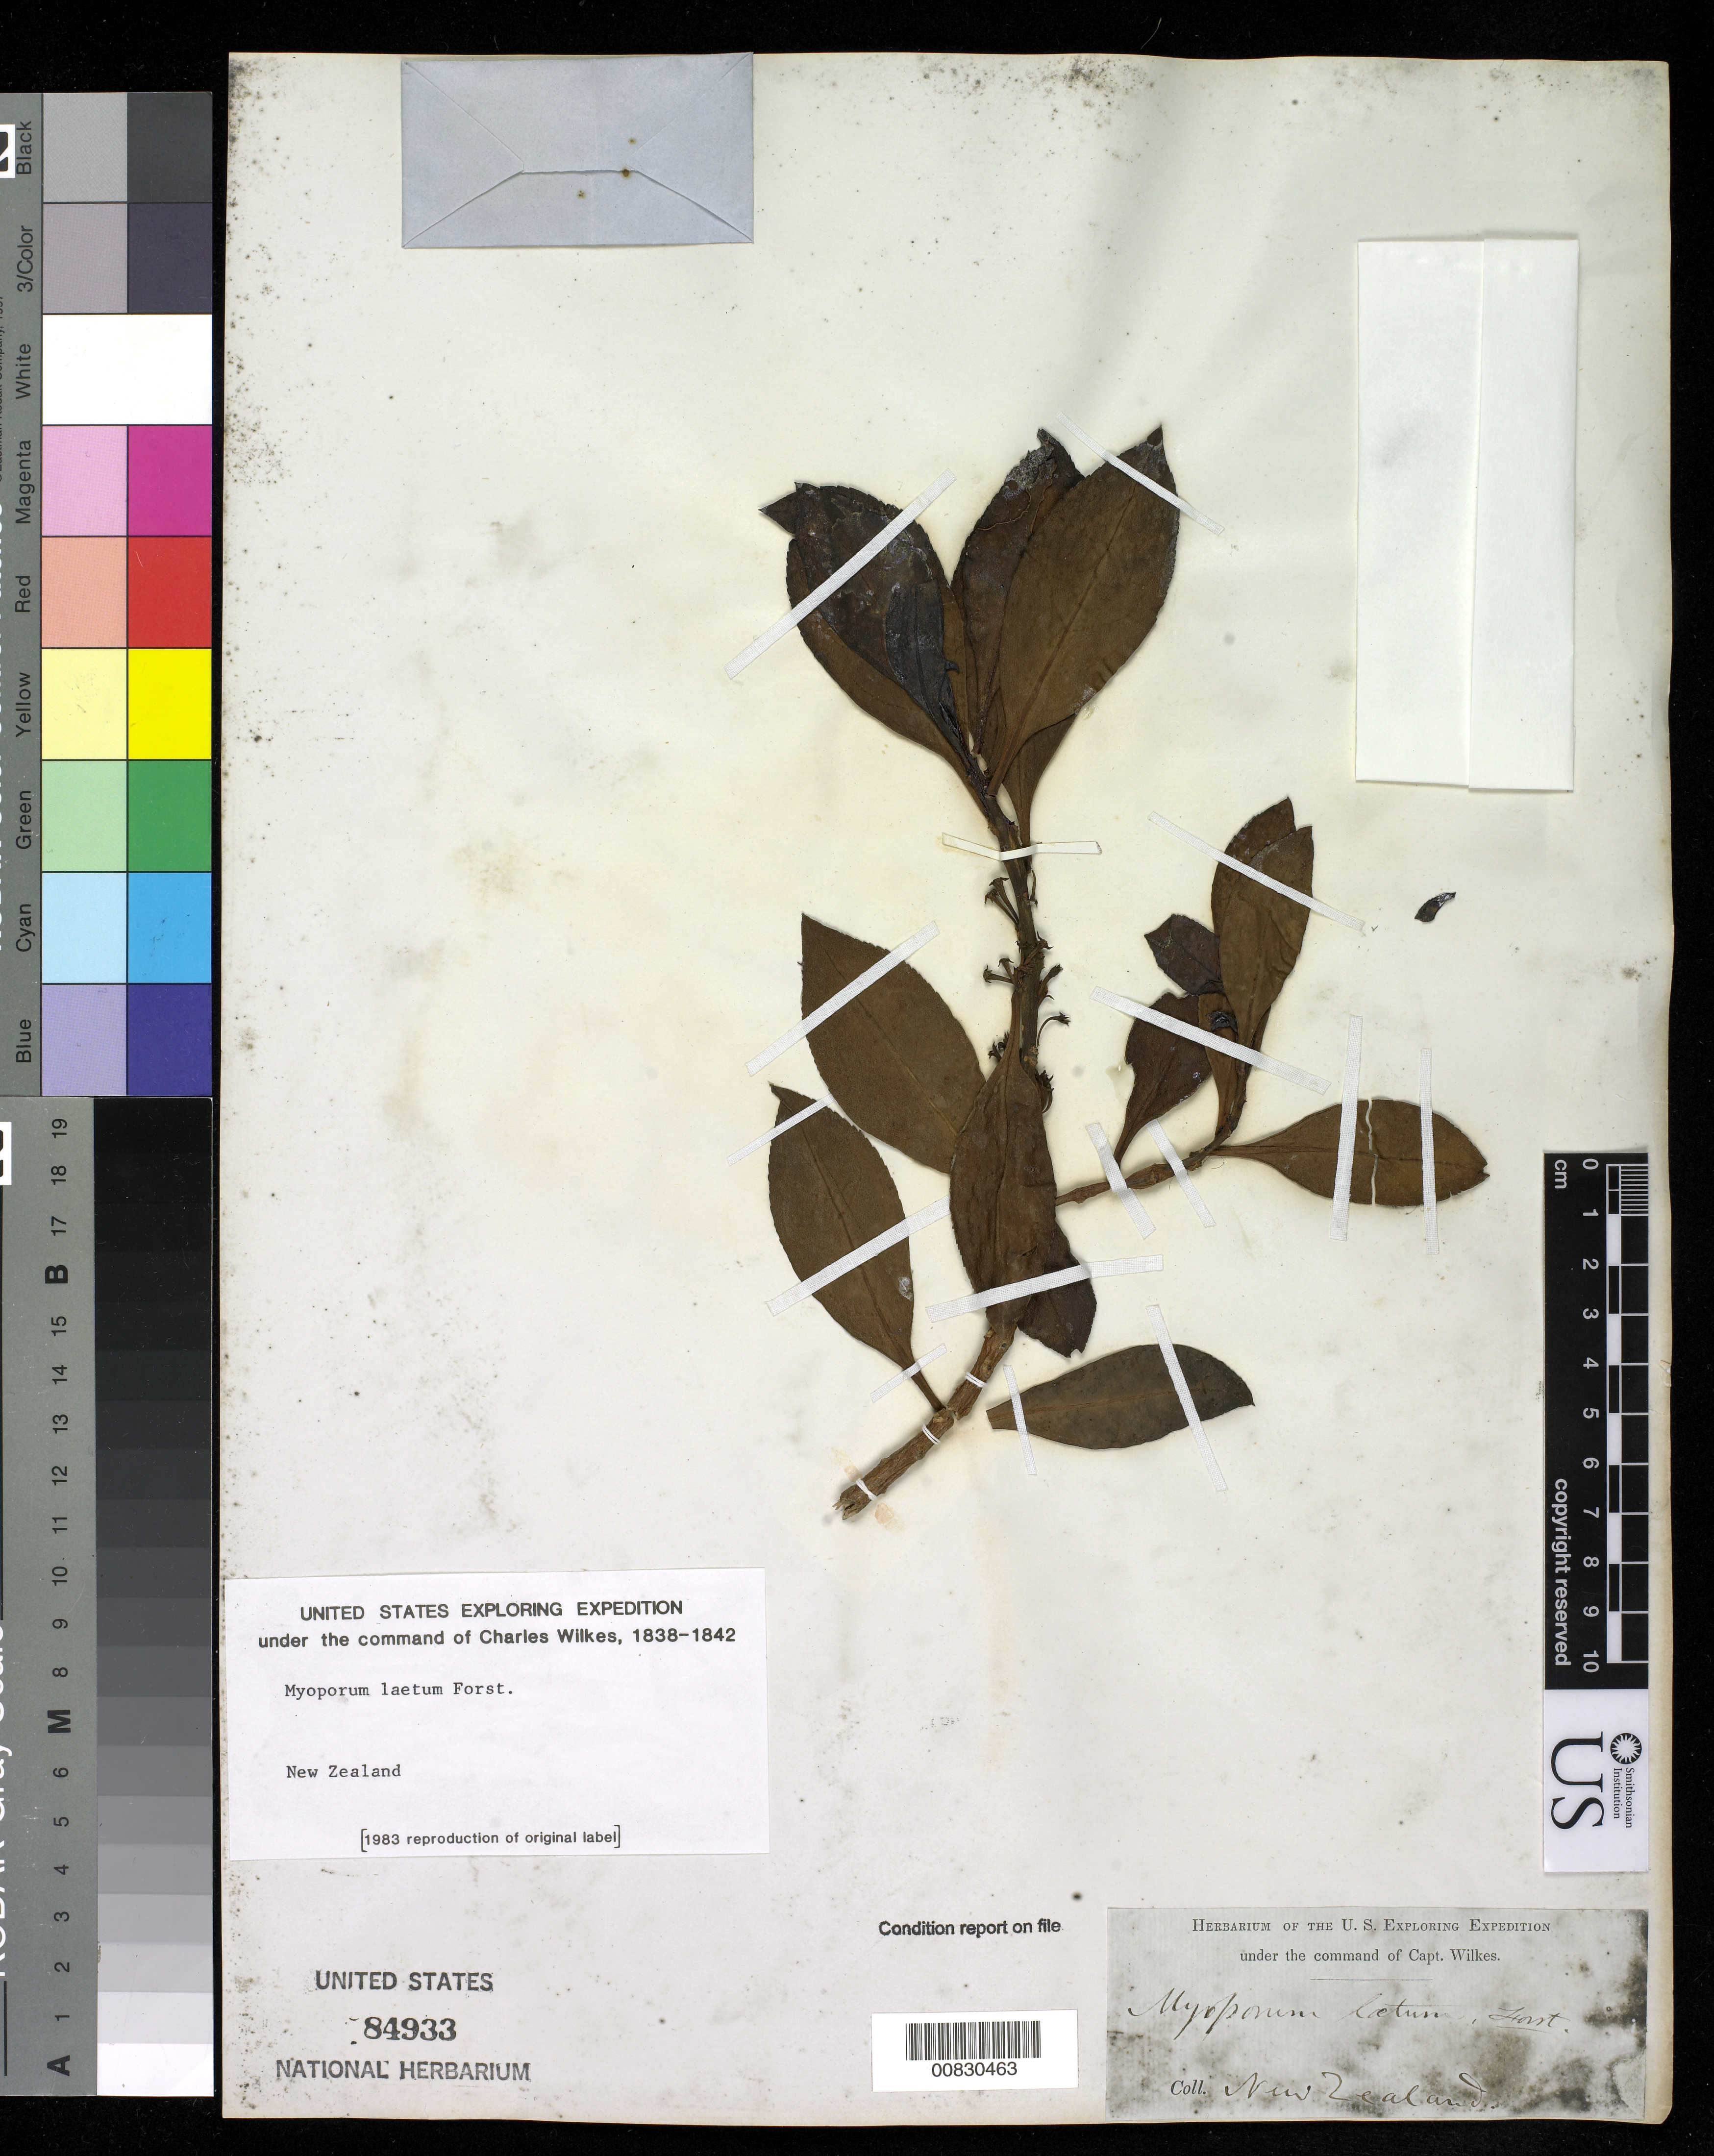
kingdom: Plantae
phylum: Tracheophyta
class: Magnoliopsida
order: Lamiales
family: Scrophulariaceae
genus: Myoporum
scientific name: Myoporum laetum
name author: G. Forst.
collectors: Wilkes Explor. Exped.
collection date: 1838/1842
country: New Zealand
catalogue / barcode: US 84933